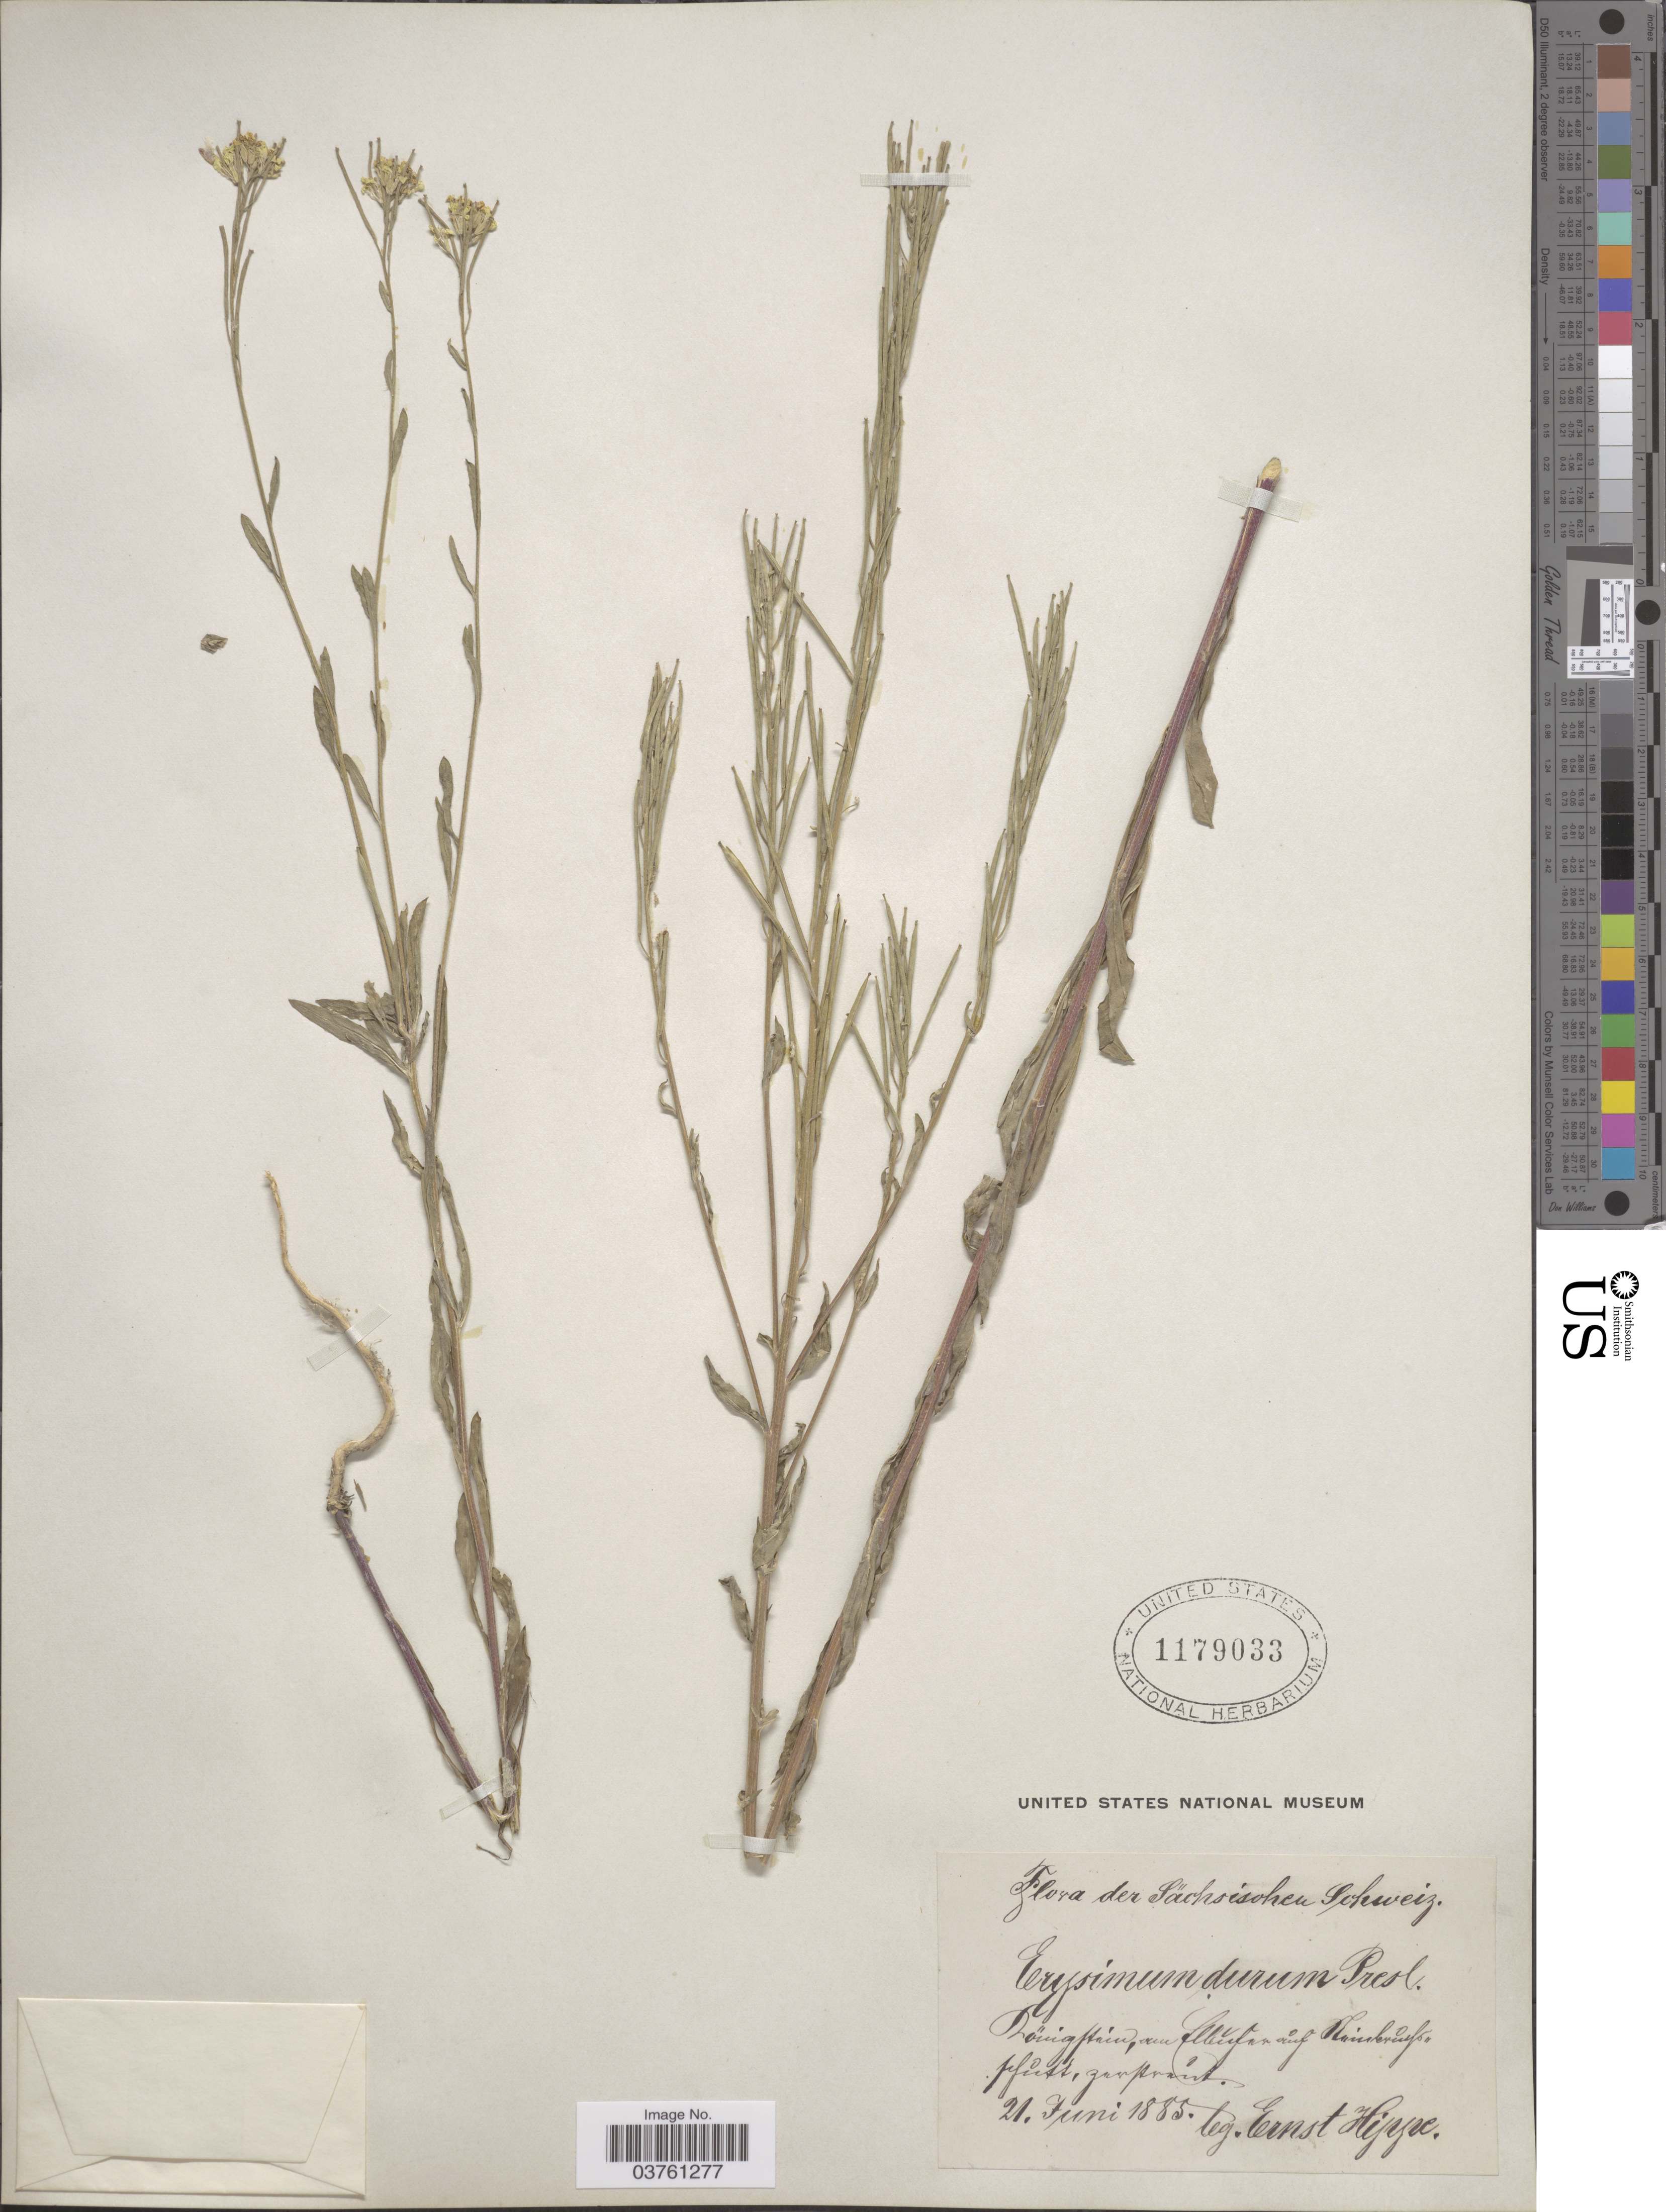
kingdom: Plantae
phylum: Tracheophyta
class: Magnoliopsida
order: Brassicales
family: Brassicaceae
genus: Erysimum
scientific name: Erysimum durum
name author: J. Presl & C. Presl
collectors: E. Hippe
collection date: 1885-06-21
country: Switzerland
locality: Sȁchsischen Schweiz. [illegible text] åuf [illegible text].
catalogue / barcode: US 1179033